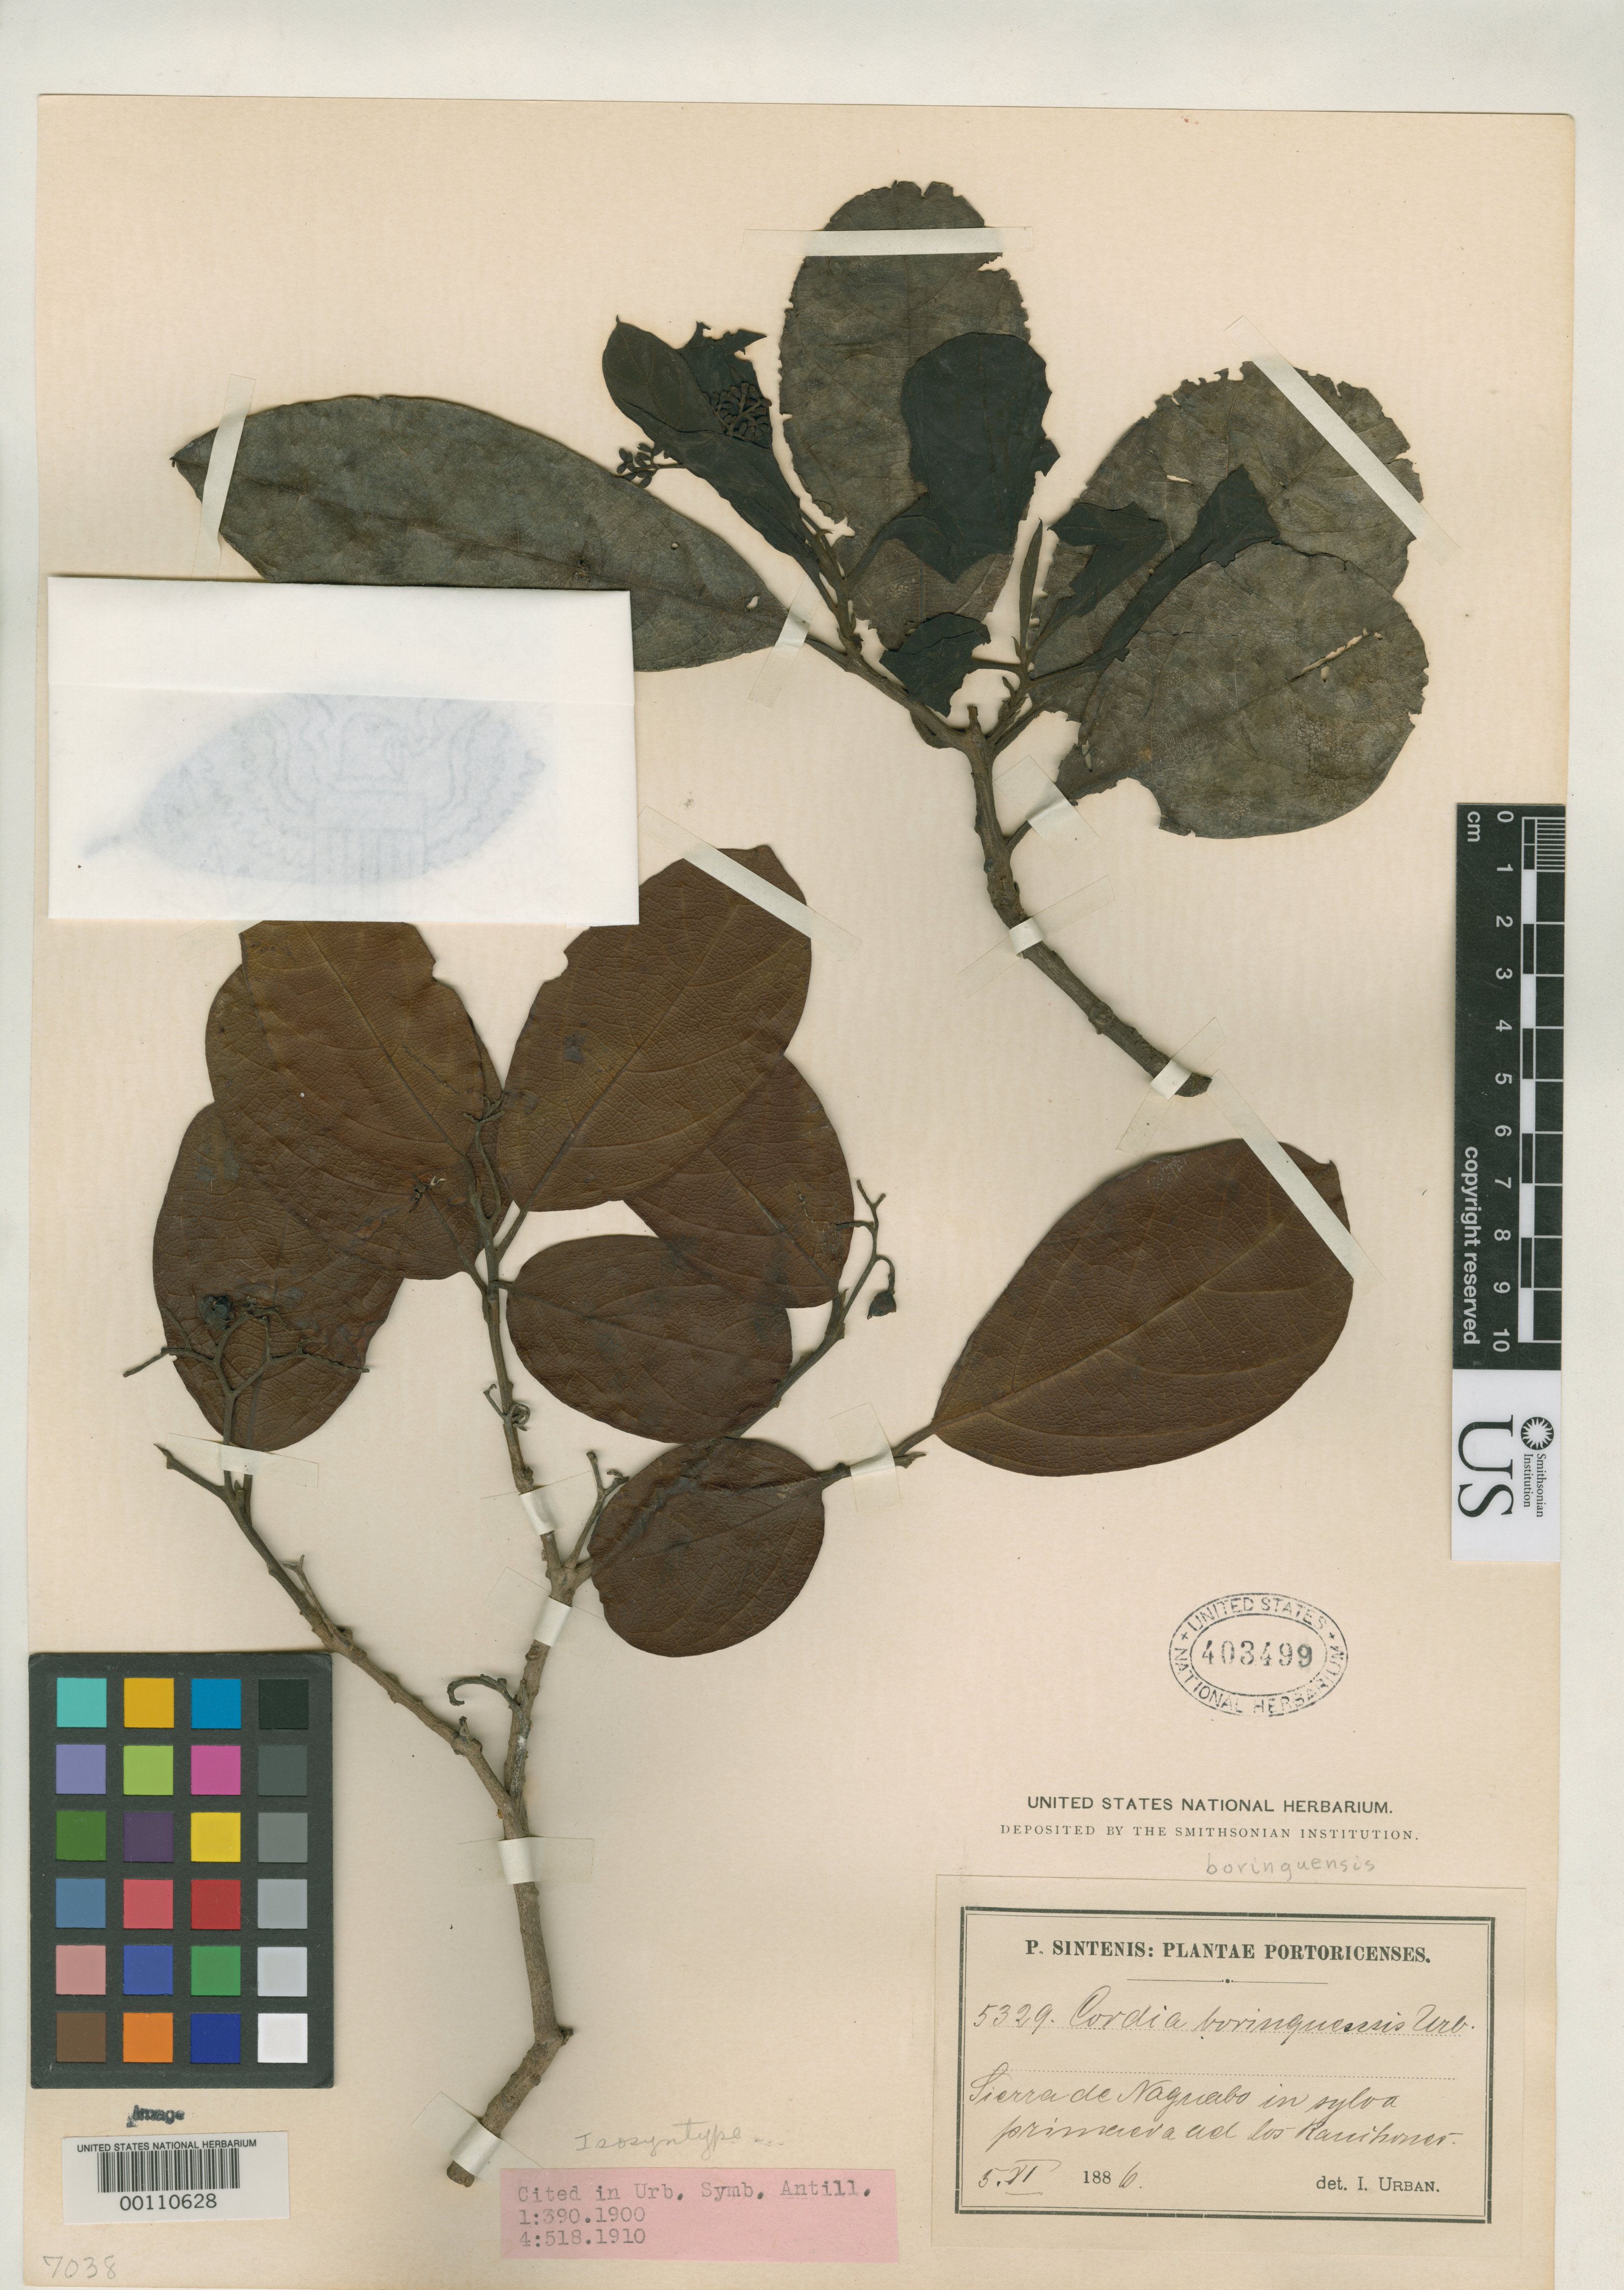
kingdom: Plantae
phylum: Tracheophyta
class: Magnoliopsida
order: Boraginales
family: Cordiaceae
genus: Cordia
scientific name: Cordia borinquensis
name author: Urb.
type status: Syntype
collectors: I. Urban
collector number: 5329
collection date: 1886-11-05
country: Puerto Rico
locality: Sierra de Naguabo in sylva primaeva ad los [illegible].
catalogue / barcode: US 403499